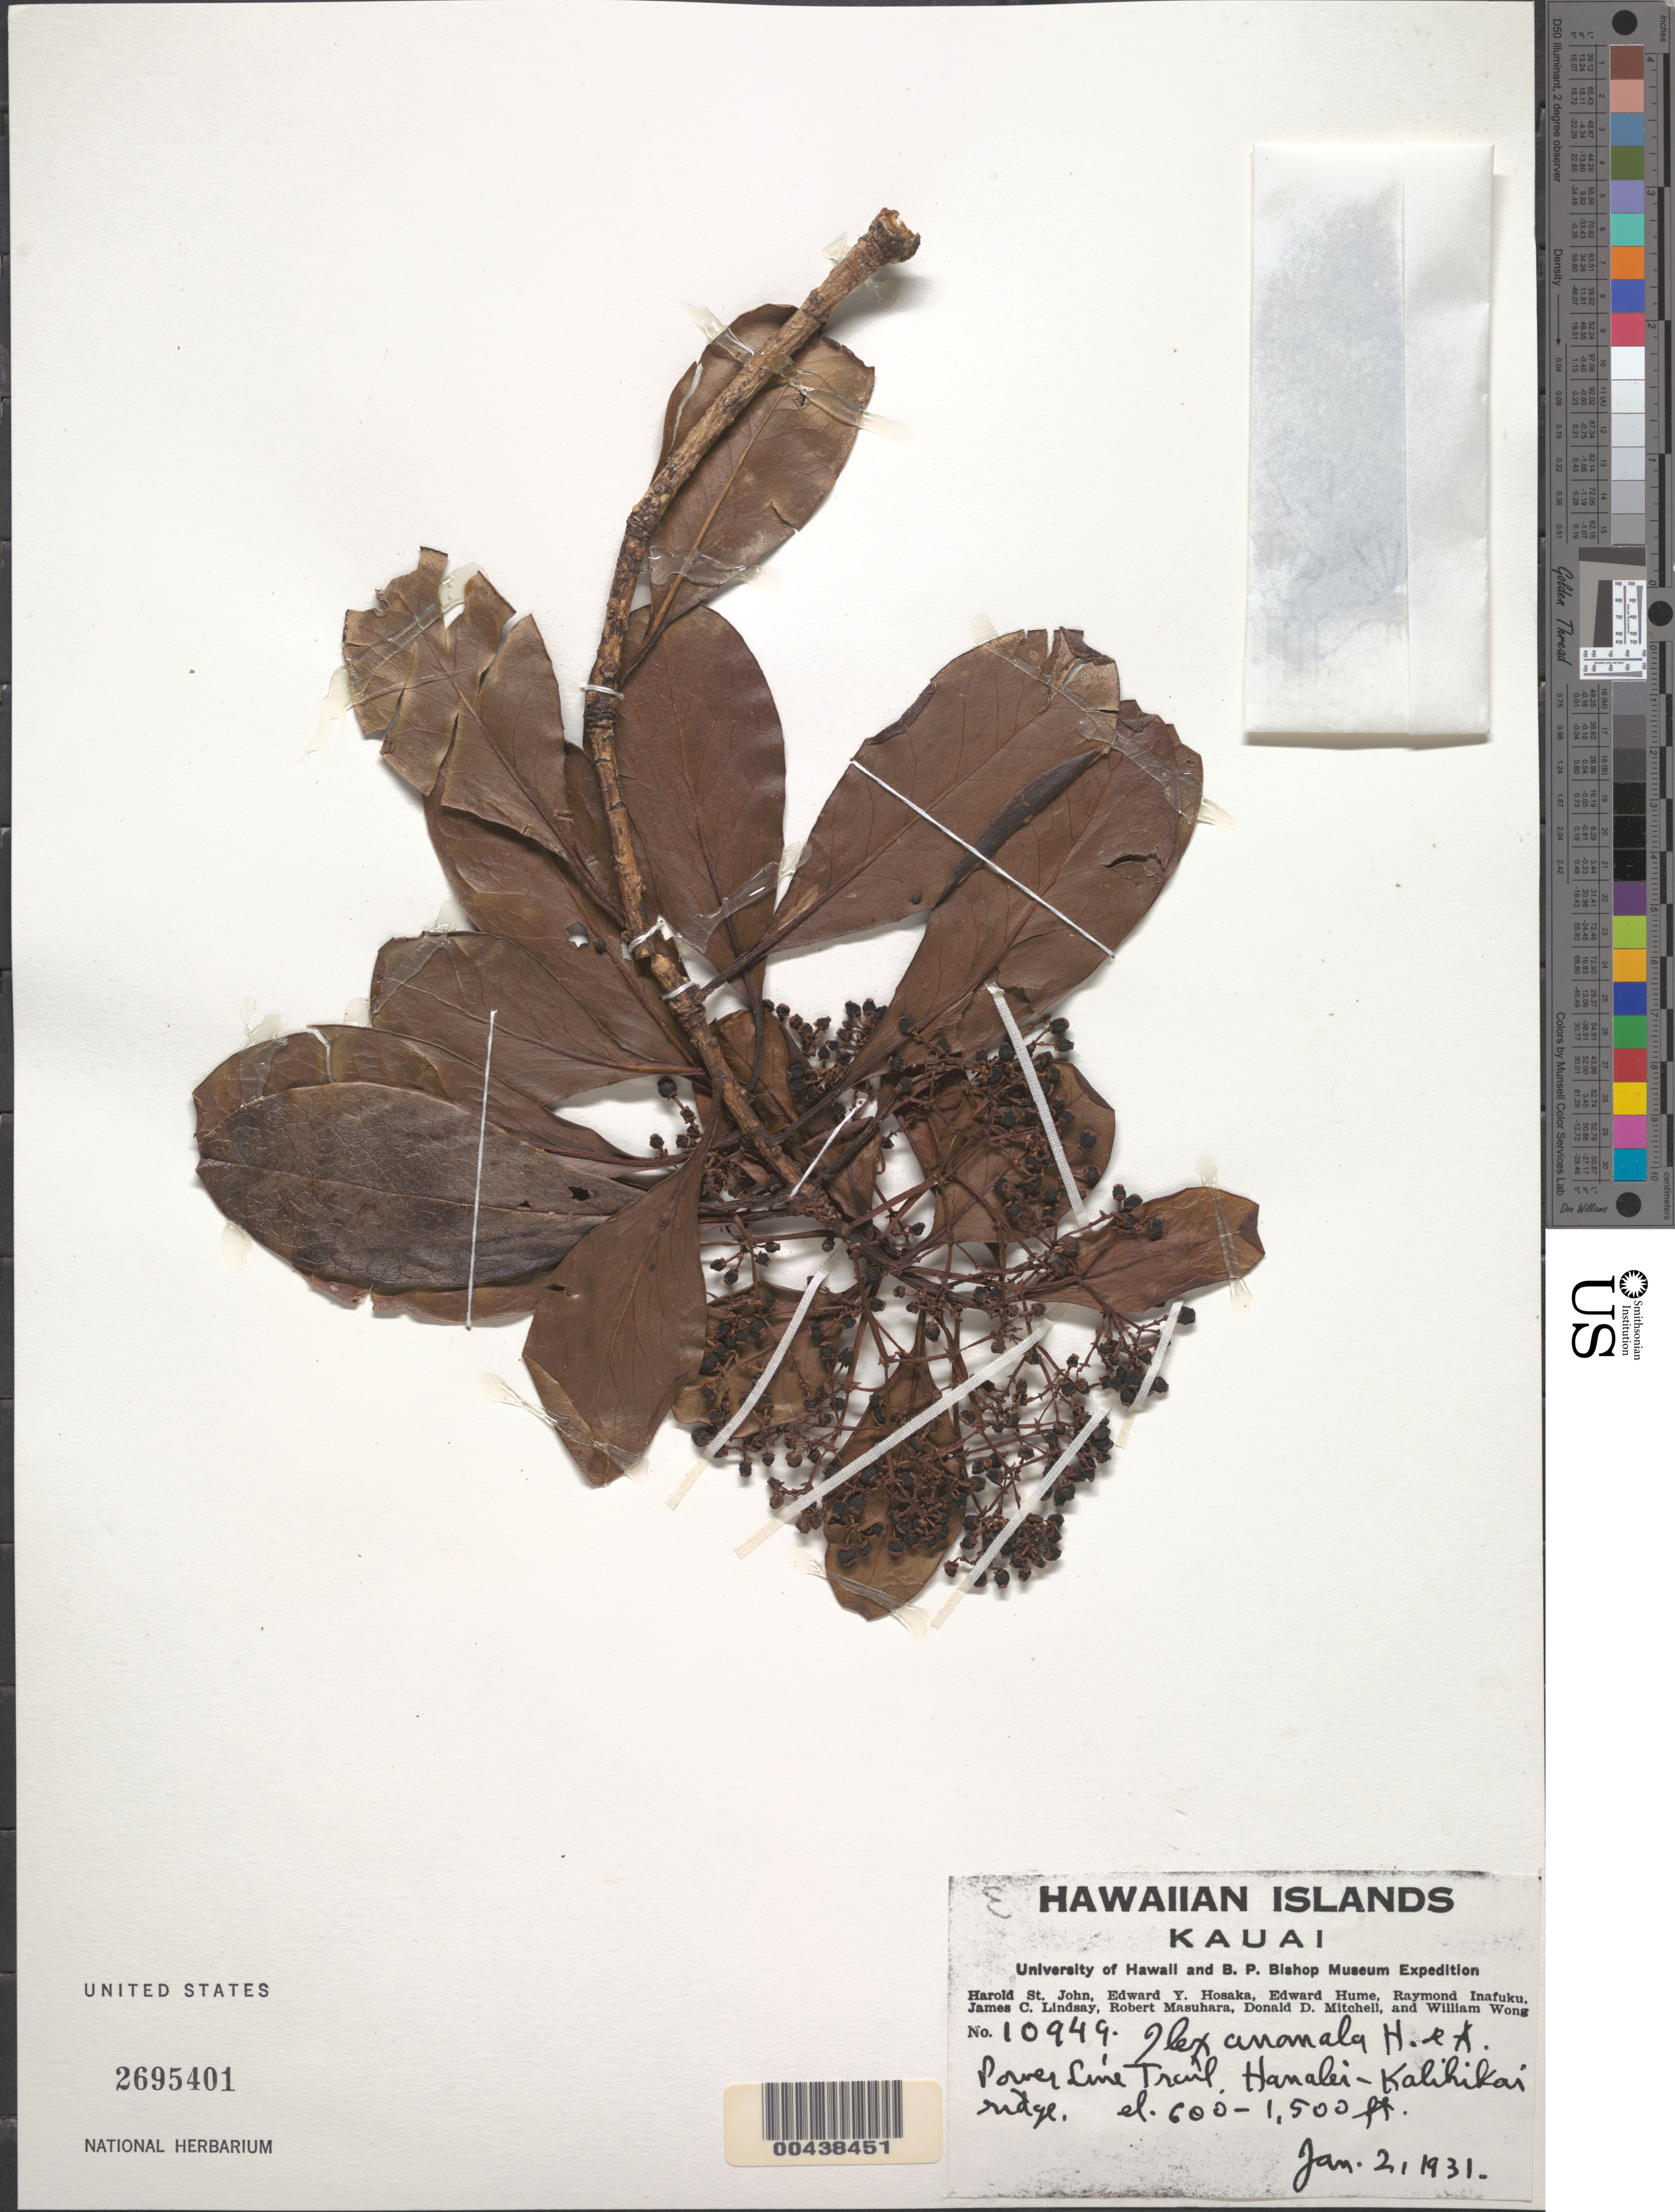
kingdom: Plantae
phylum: Tracheophyta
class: Magnoliopsida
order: Aquifoliales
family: Aquifoliaceae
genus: Ilex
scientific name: Ilex anomala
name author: Hook. & Arn.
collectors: H. St. John, E. Y. Hosaka, E. Hume & R. Inafuku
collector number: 10949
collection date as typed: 2 Jan 1931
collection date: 1931-01-02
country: United States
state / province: Hawaii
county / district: Kauai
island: Kaua'i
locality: Power Line Trail. Hanalei-Kalihikai ridge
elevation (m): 183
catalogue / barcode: US 2695401